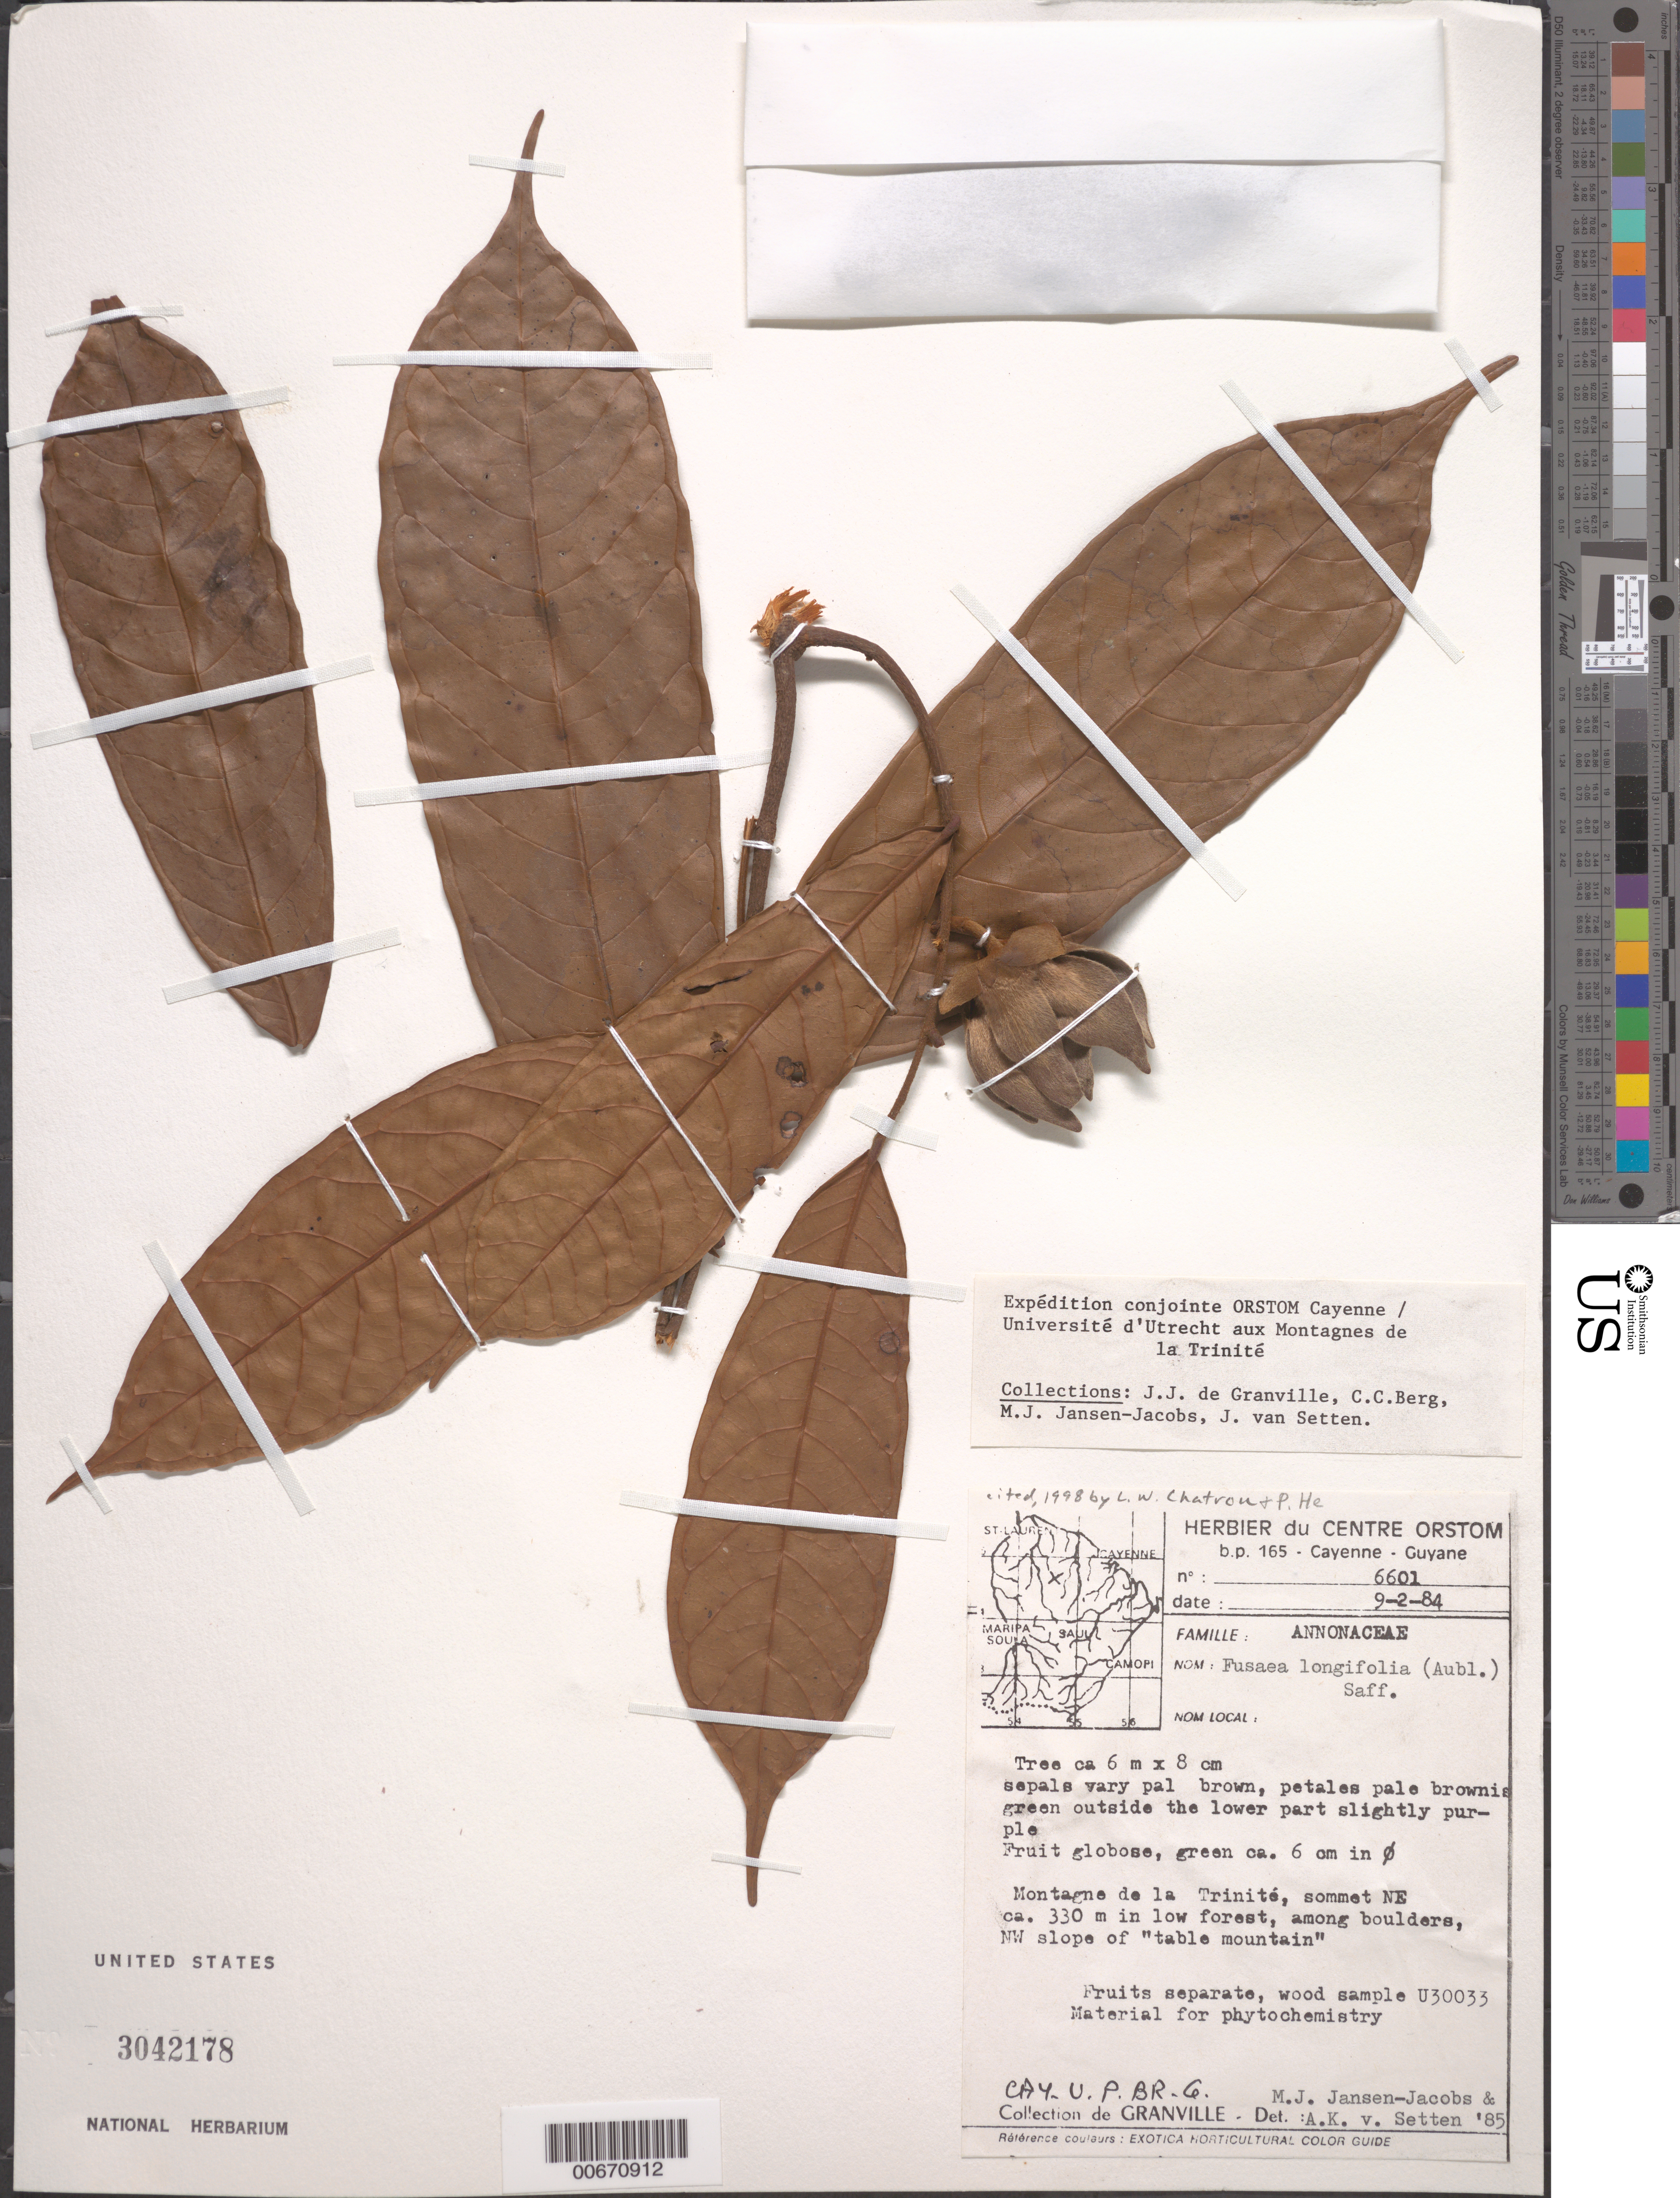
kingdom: Plantae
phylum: Tracheophyta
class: Magnoliopsida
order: Magnoliales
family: Annonaceae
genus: Fusaea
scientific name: Fusaea longifolia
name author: (Aubl.) Saff.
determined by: Chatrou, L. W.; Ping, He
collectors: J.-J. de Granville, C. C. Berg, M. J. Jansen-Jacobs & J. van Setten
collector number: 6601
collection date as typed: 9-Feb-84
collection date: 1984-02-09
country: French Guiana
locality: Montagnes de la Trinité, sommet NE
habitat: Low forest, among boulders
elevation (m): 330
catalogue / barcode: US 3042178